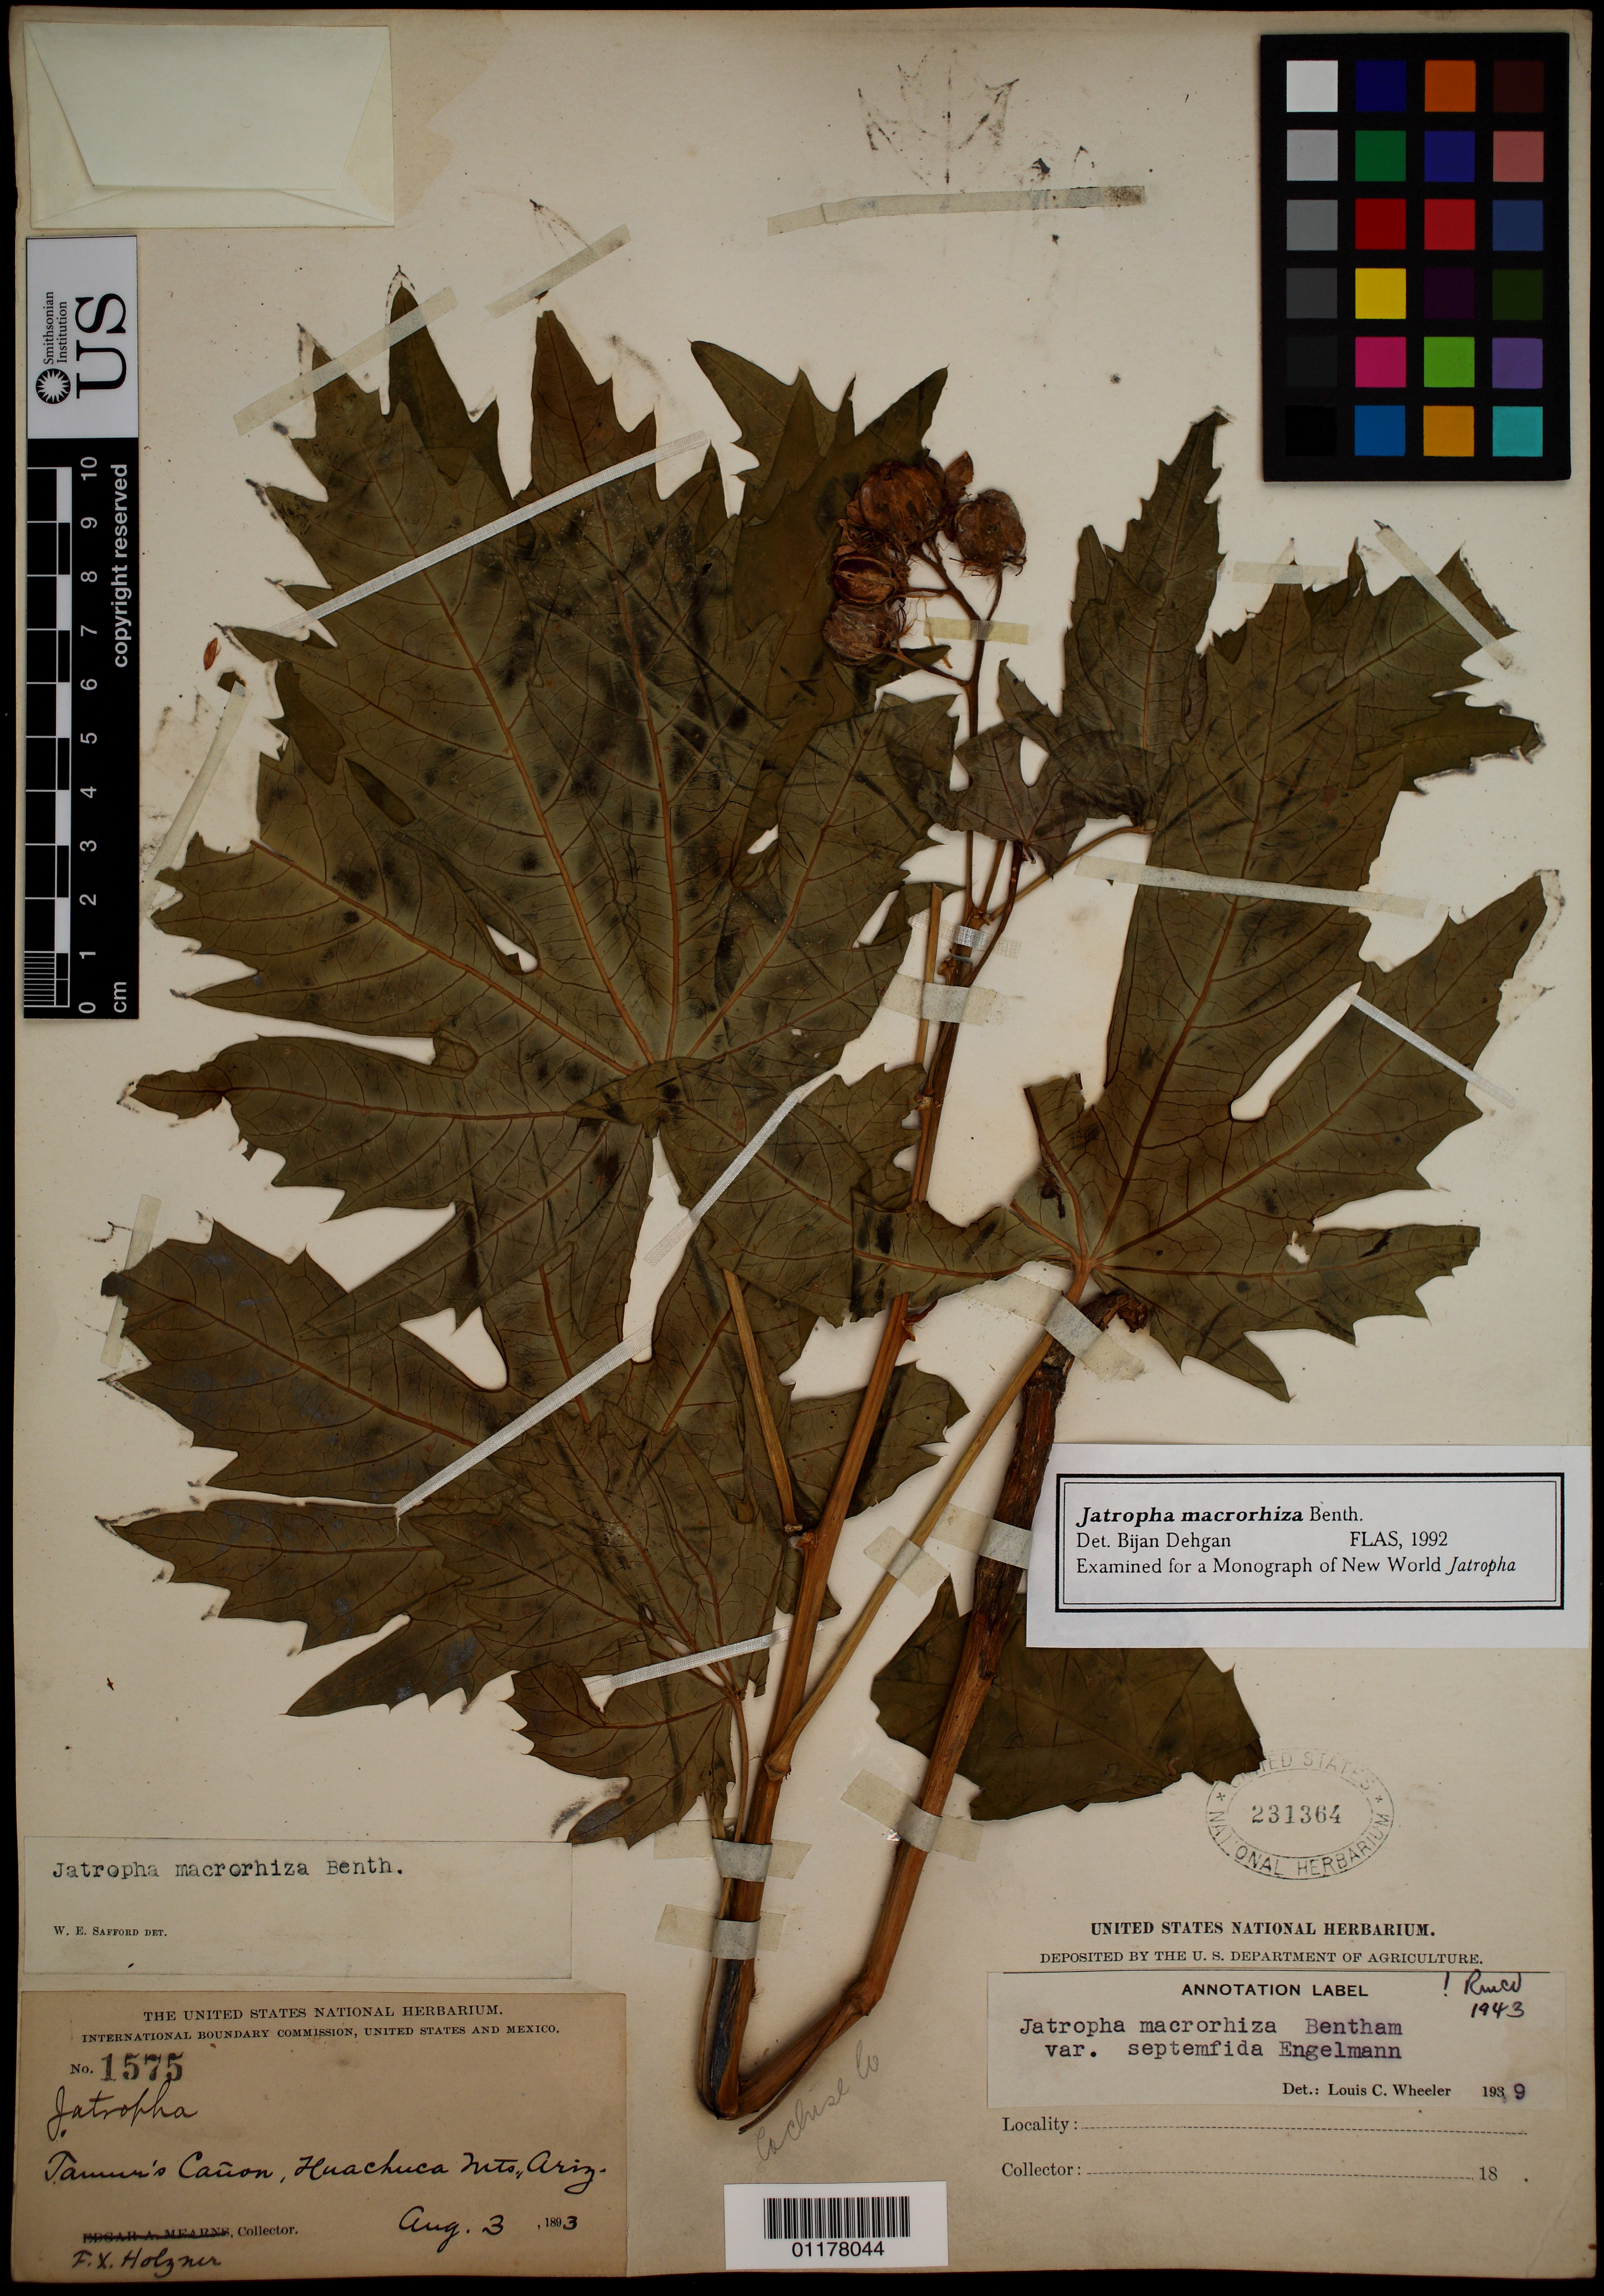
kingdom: Plantae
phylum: Tracheophyta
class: Magnoliopsida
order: Malpighiales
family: Euphorbiaceae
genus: Jatropha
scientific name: Jatropha macrorhiza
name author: Benth.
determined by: Dehgan, B.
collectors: F. X. Holzner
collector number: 1575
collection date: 1893-08-03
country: United States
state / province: Arizona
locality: Tanner's Canyon, Huachuca Mts.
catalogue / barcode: US 231364